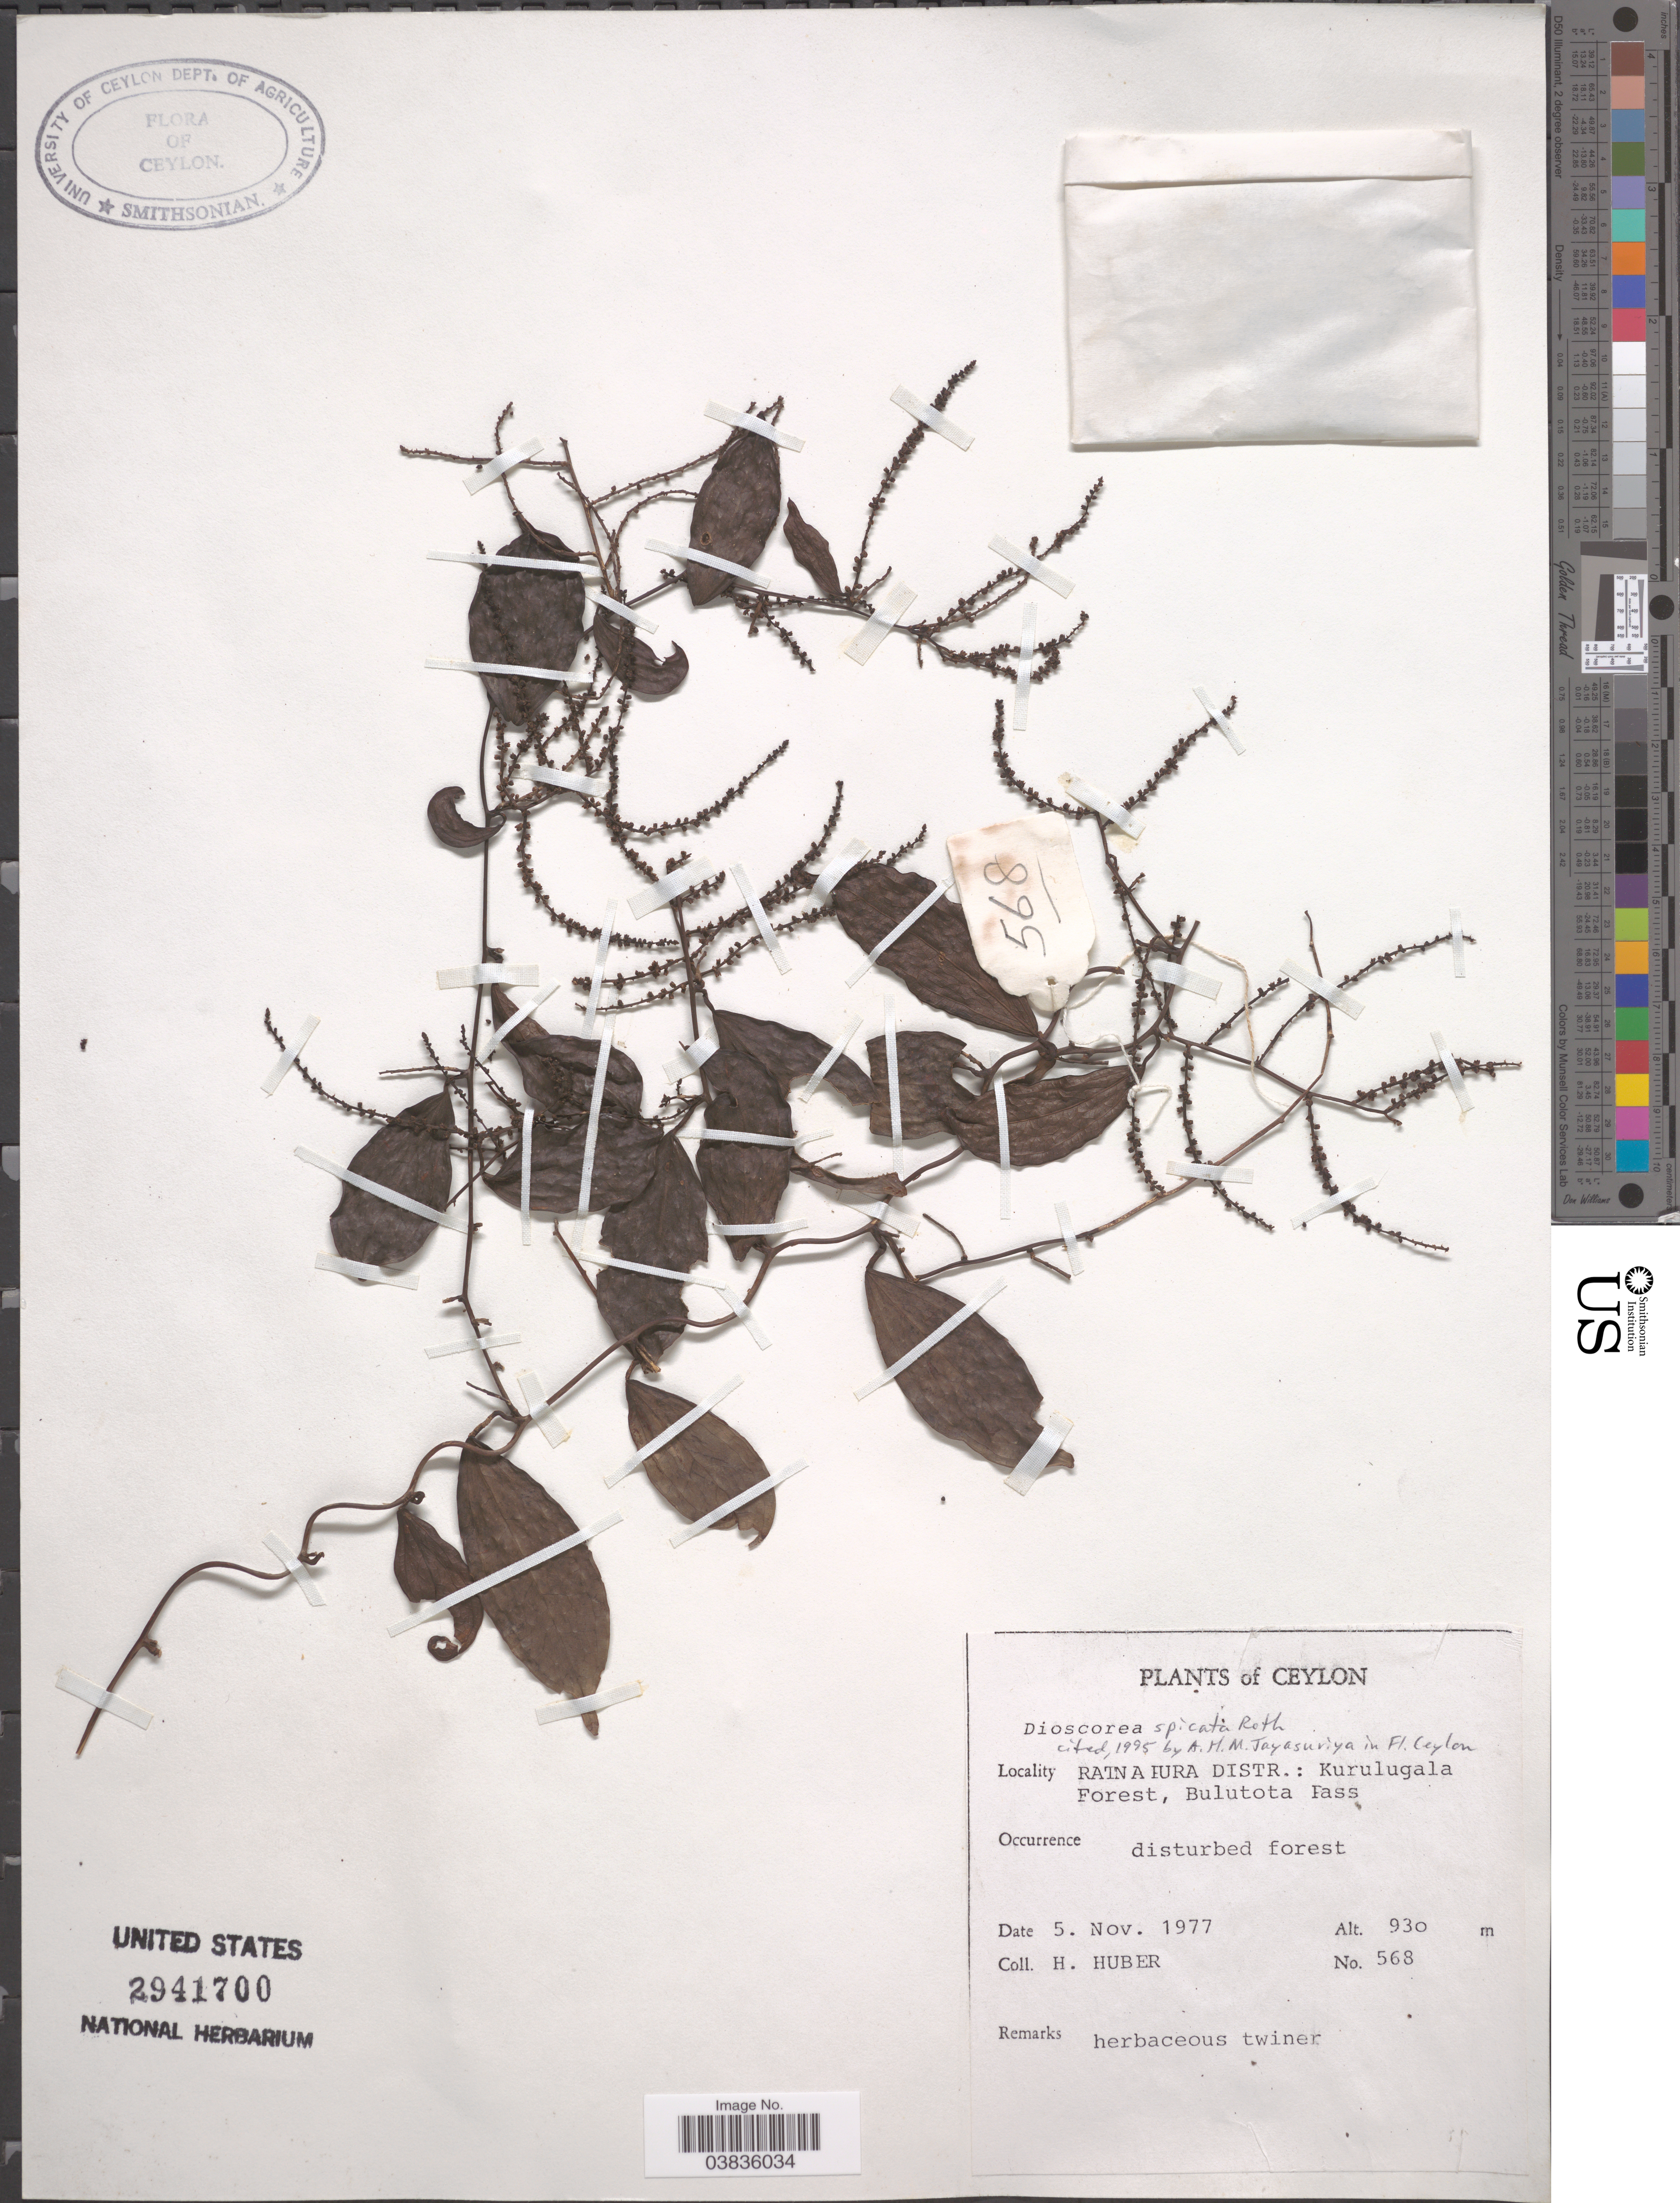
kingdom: Plantae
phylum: Tracheophyta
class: Liliopsida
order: Dioscoreales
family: Dioscoreaceae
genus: Dioscorea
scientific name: Dioscorea spicata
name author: Roth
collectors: H. Huber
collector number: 568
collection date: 1977-11-05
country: Sri Lanka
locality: Ceylon. Ratnapura Distr.: Kurulugala Forest, Bulutota Fass.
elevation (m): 930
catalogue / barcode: US 2941700